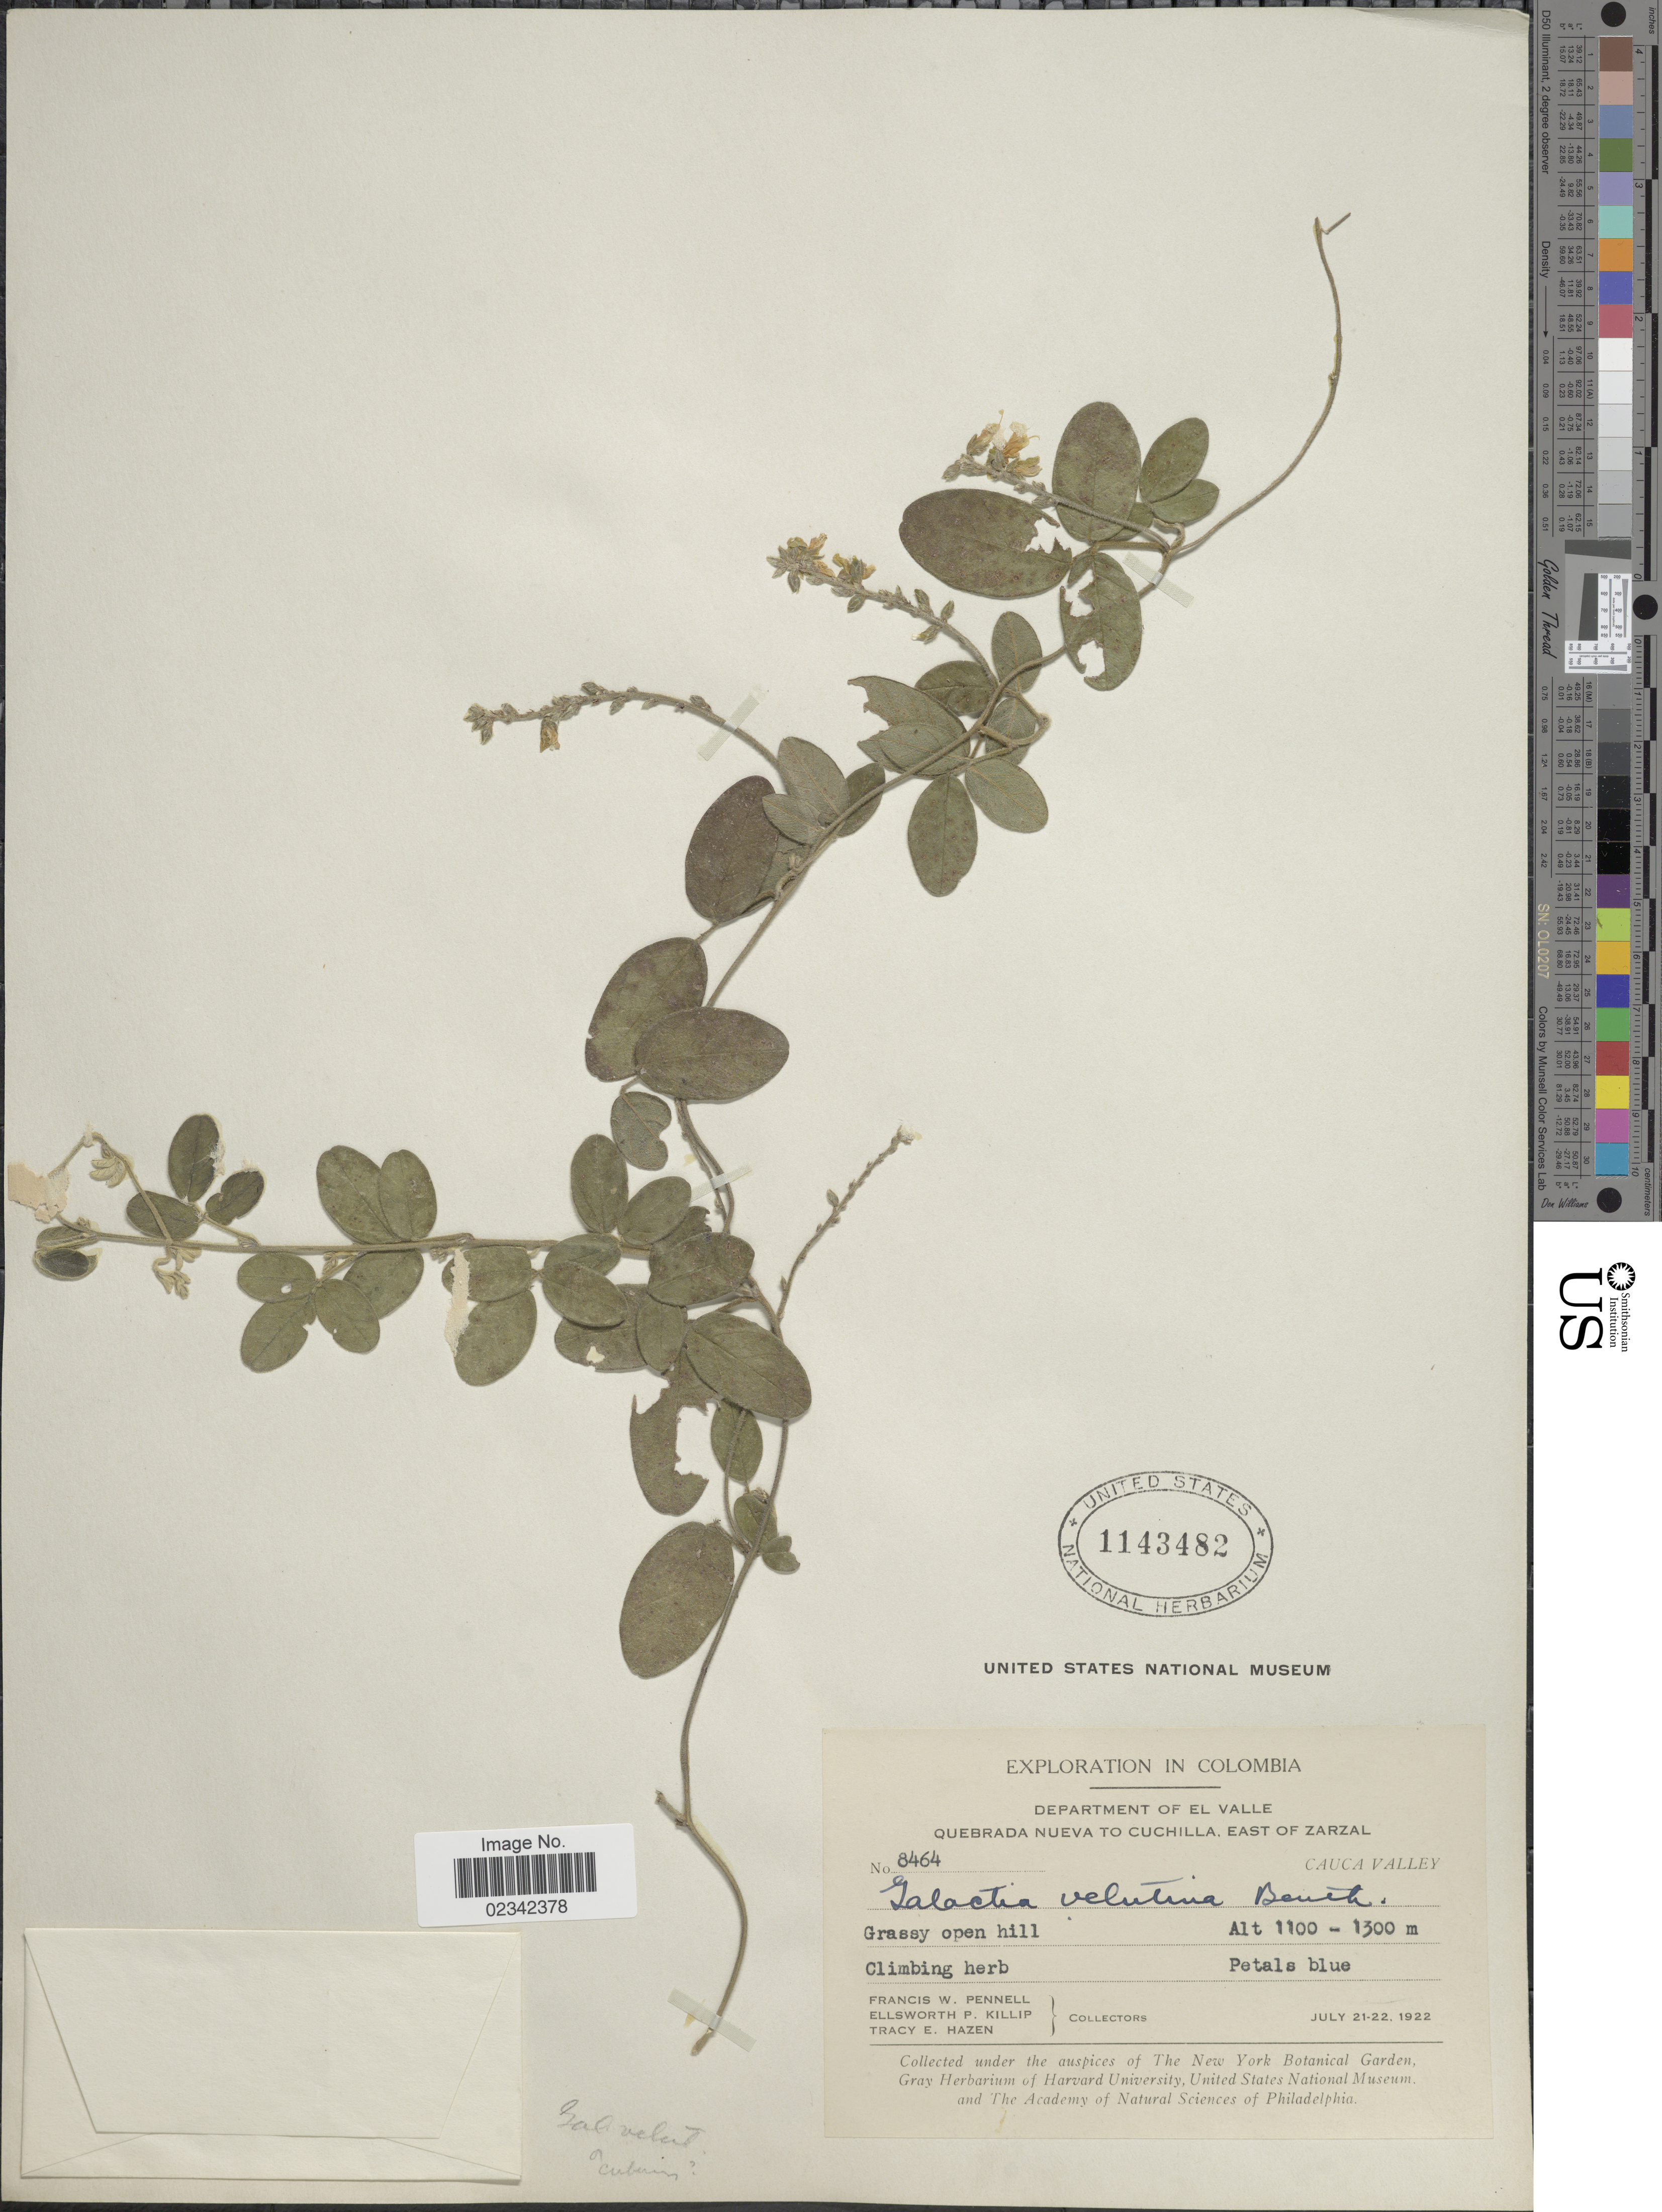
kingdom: Plantae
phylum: Tracheophyta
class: Magnoliopsida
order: Fabales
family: Fabaceae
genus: Galactia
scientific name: Galactia striata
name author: (Jacq.) Urb.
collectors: F. W. Pennell, E. P. Killip & T. E. Hazen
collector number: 8464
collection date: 1922-07-21/1922-07-22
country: Colombia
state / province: Valle del Cauca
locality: Department el Valle, Quebrada Nueva to Cuchilla, east of Zarzal, Cauca Valley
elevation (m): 1100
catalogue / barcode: US 1143482